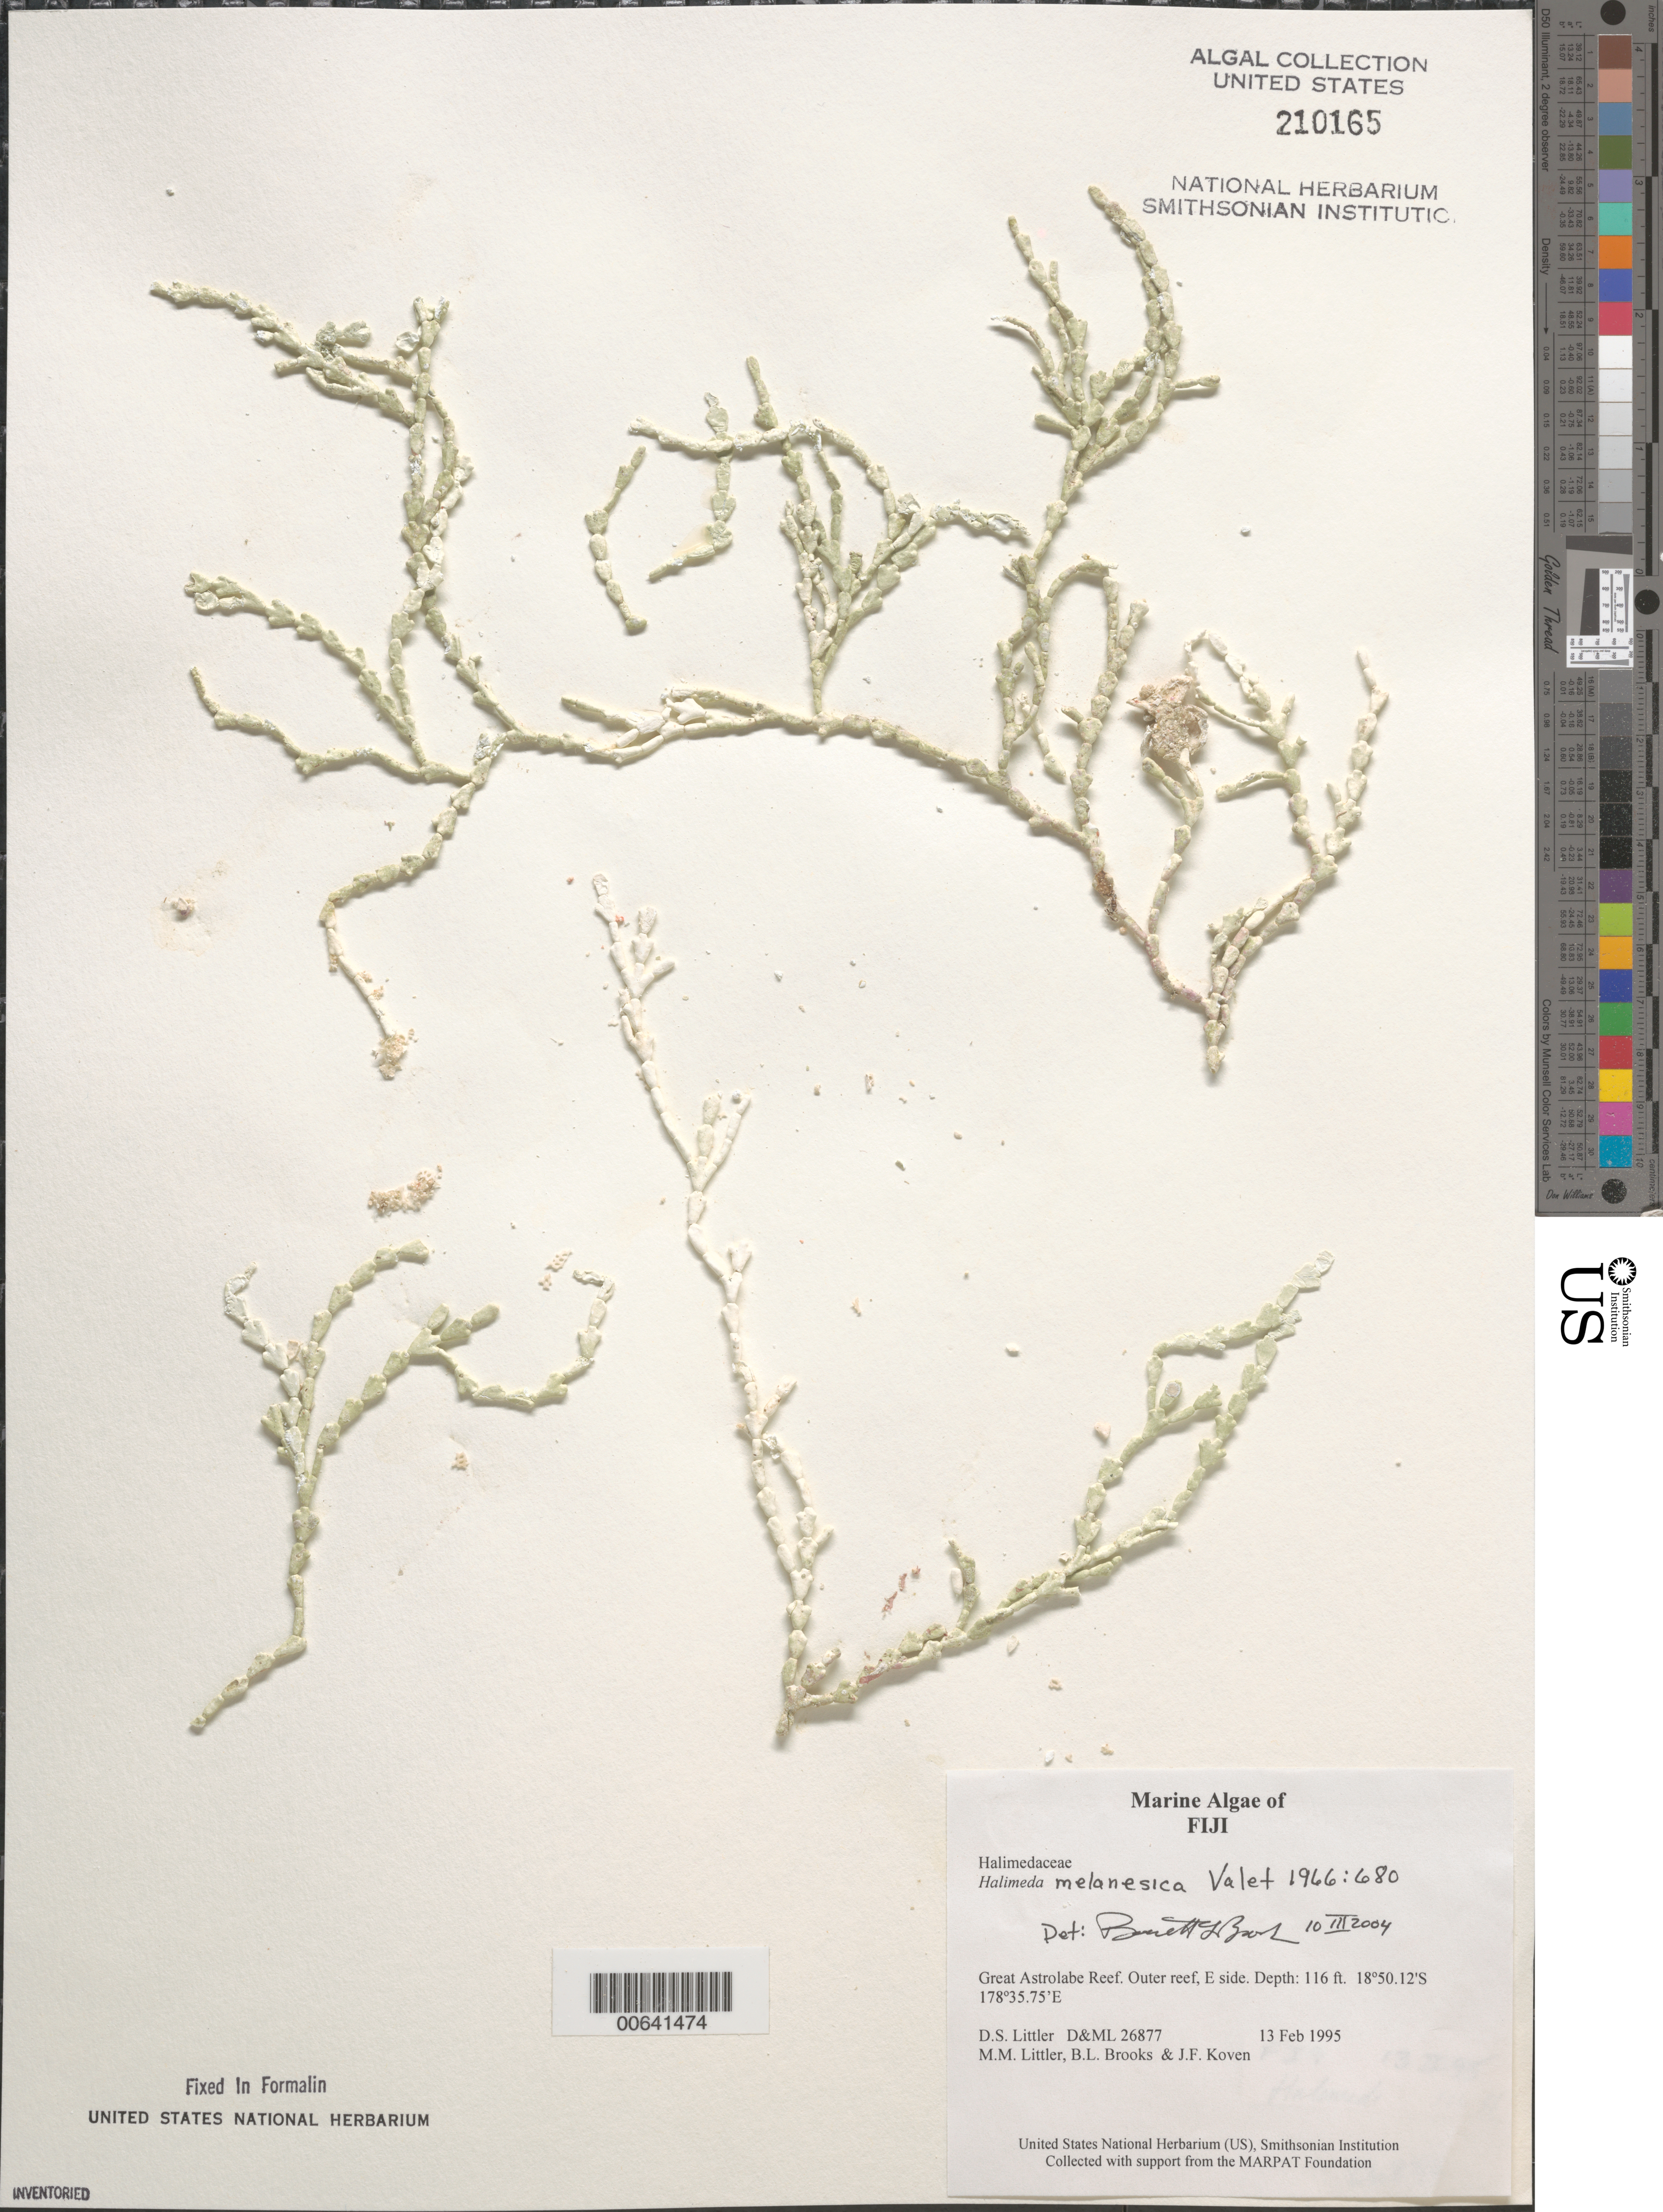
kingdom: Plantae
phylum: Chlorophyta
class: Ulvophyceae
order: Bryopsidales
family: Halimedaceae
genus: Halimeda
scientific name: Halimeda melanesica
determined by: Verbruggen, H.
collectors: D. S. Littler, M. M. Littler, B. Brooks & J. Koven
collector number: D&ML 26877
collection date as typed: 13 Feb 1995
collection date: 1995-02-13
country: Fiji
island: Great Astrolabe Reef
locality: Great Astrolabe Reef, outer reef, east side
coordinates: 18 50.12'S, 178 35.75'E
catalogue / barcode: US 210165